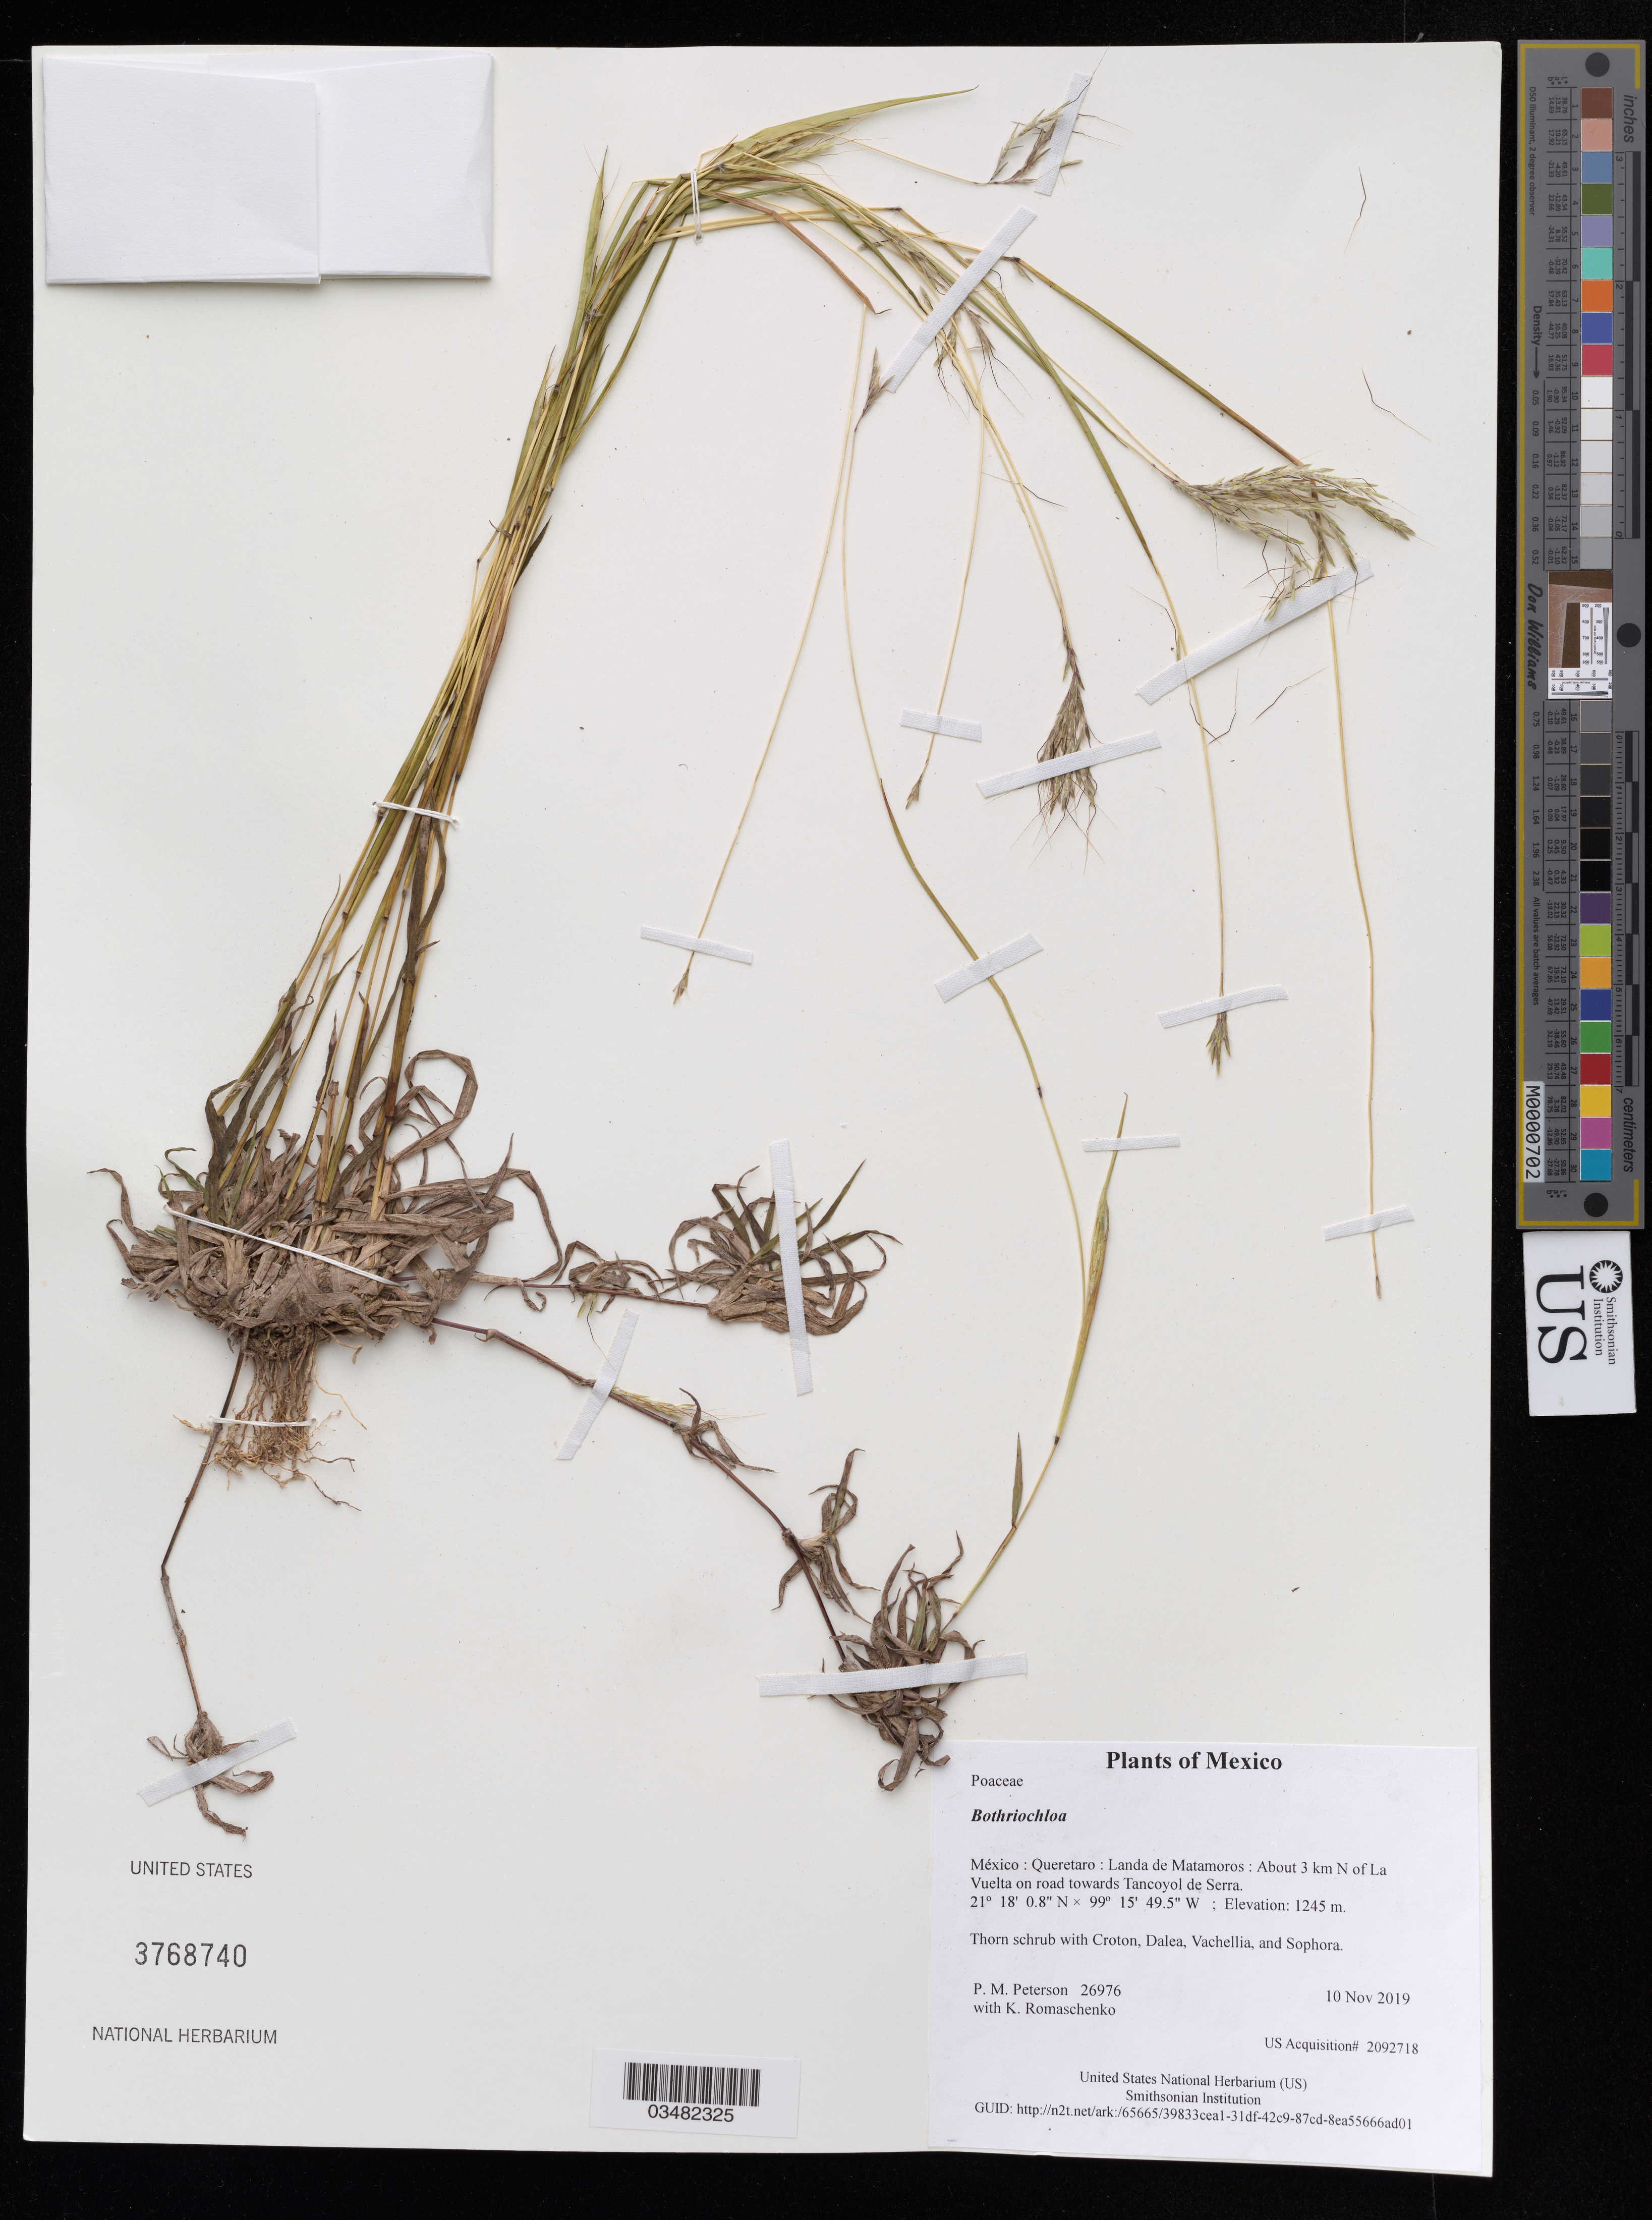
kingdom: Plantae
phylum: Tracheophyta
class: Liliopsida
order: Poales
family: Poaceae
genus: Bothriochloa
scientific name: Bothriochloa sp.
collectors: P. M. Peterson & K. Romaschenko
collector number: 26976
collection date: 2019-11-10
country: México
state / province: Queretaro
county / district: Landa de Matamoros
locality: About 3 km N of La Vuelta on road towards Tancoyol de Serra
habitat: Thorn schrub with Croton, Dalea, Vachellia, and Sophora.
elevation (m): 1245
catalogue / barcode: US 3768740